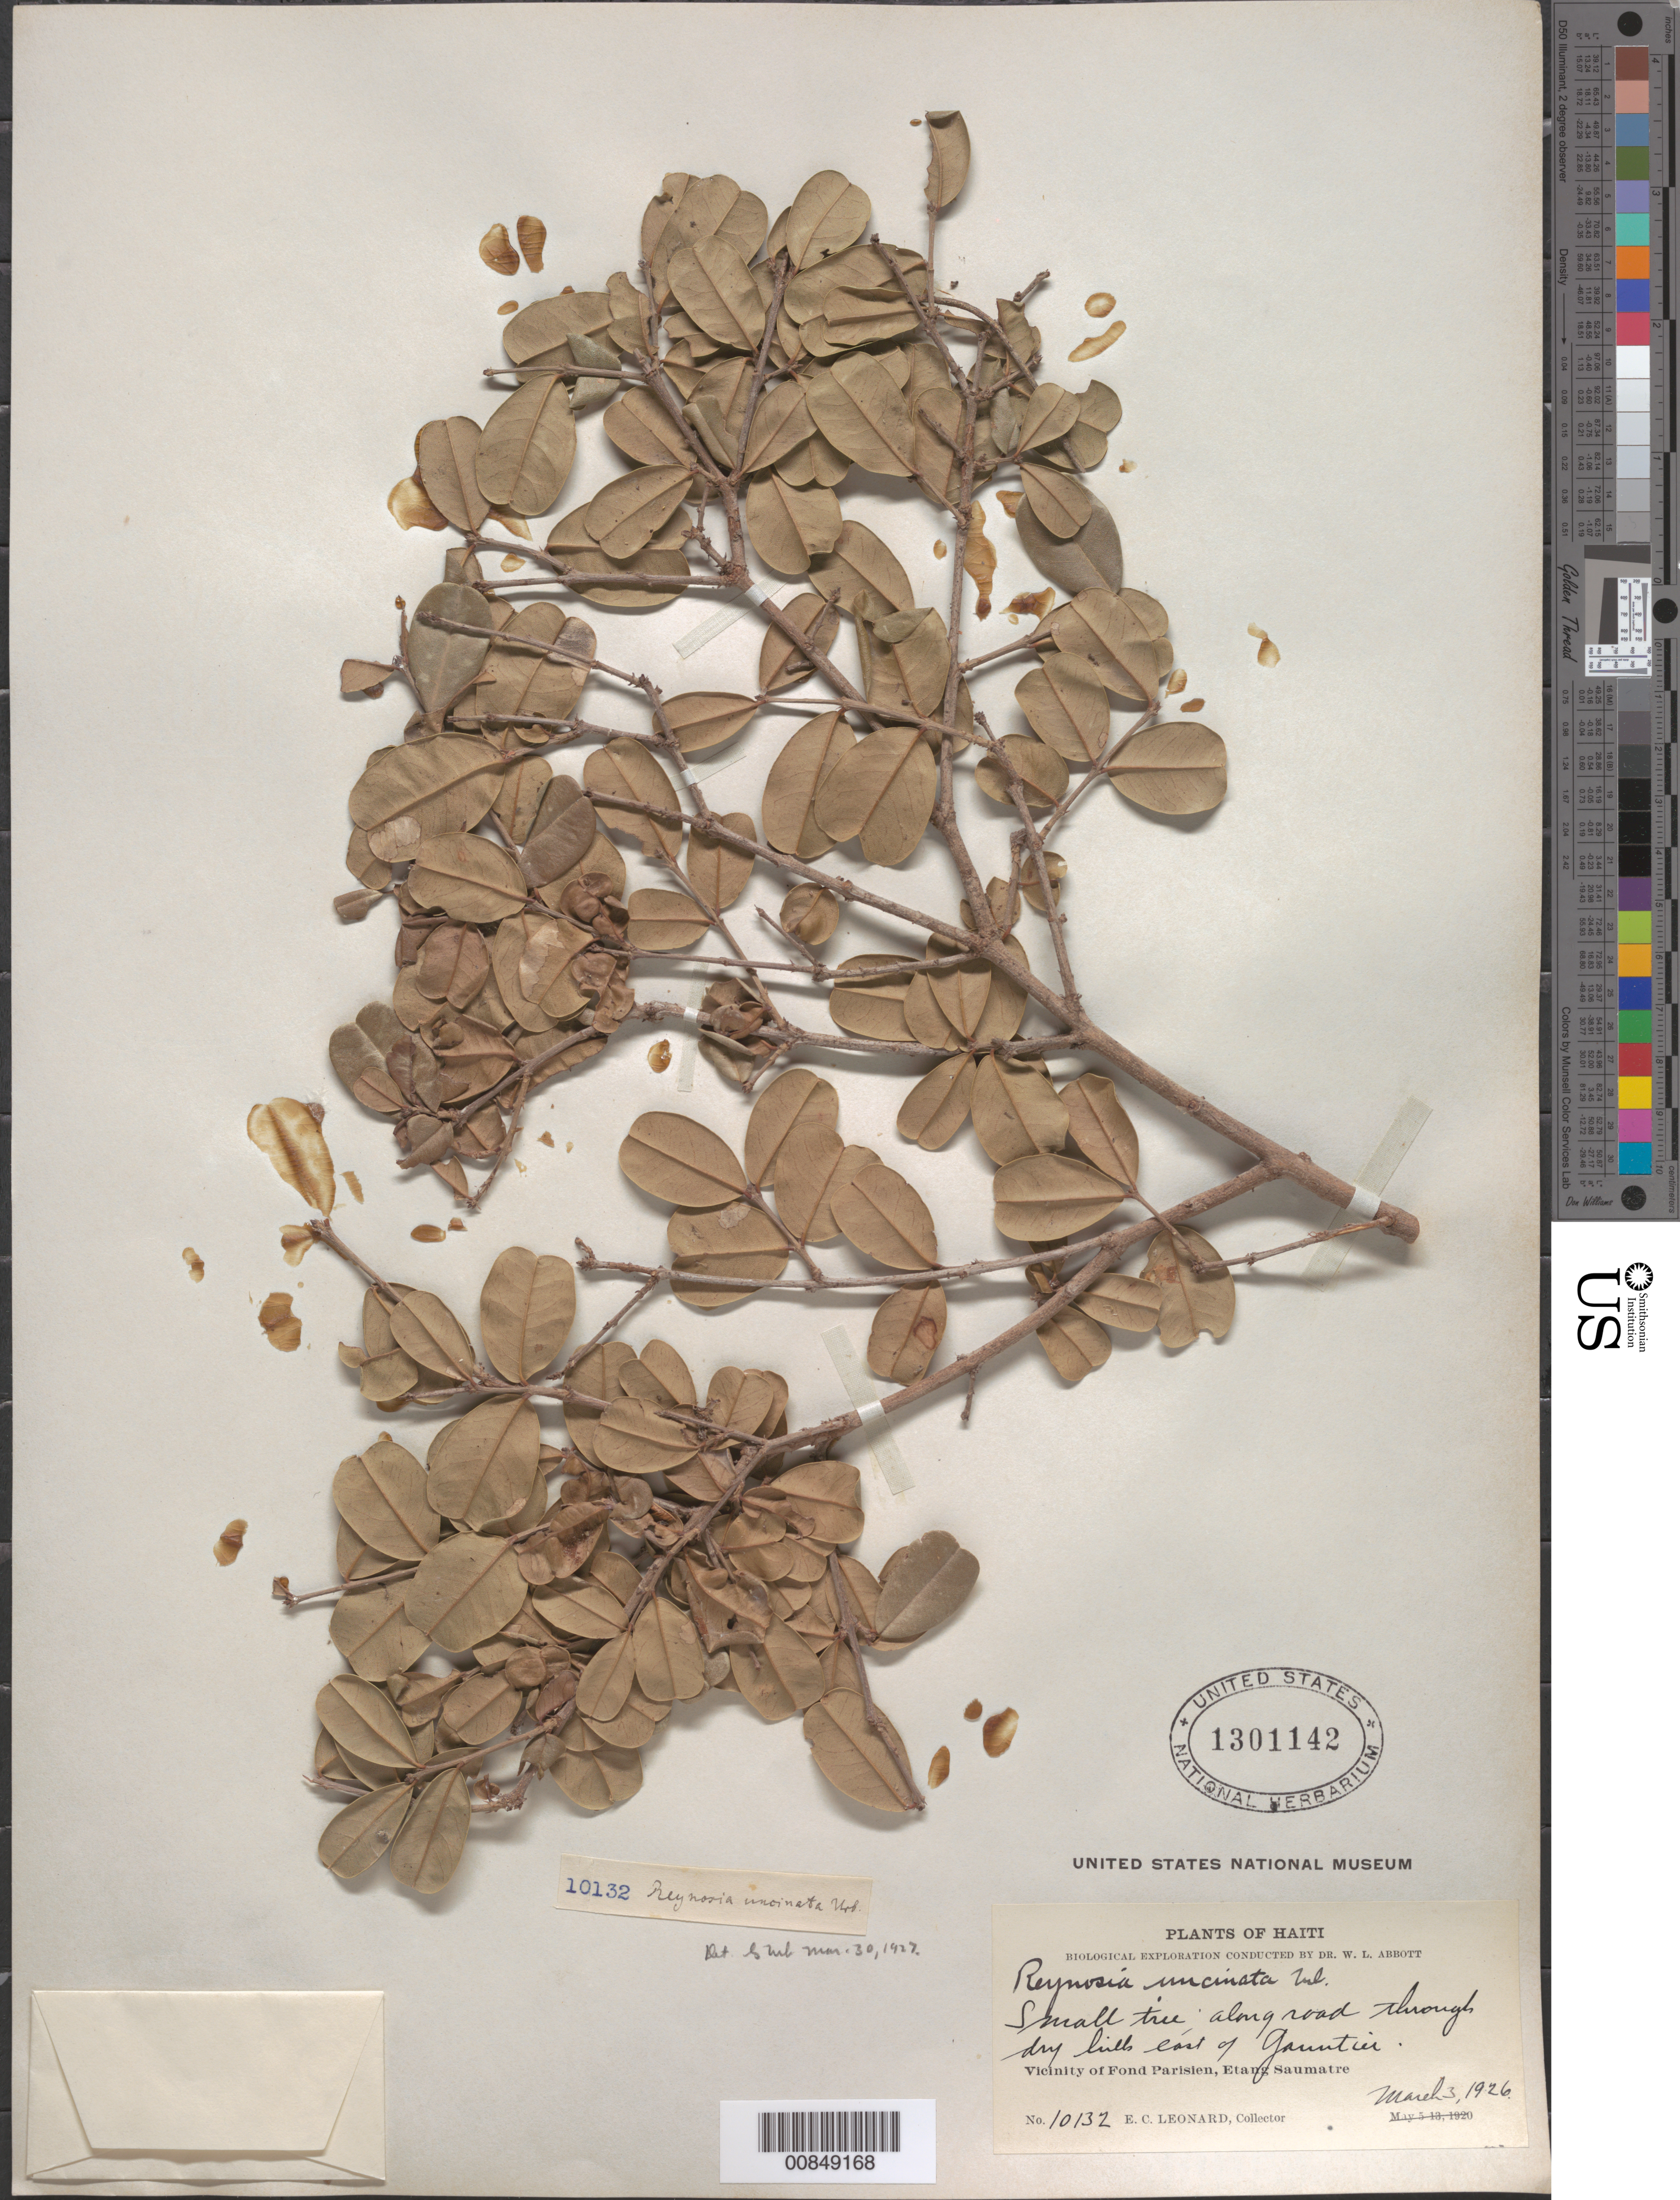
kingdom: Plantae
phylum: Tracheophyta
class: Magnoliopsida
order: Rosales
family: Rhamnaceae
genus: Reynosia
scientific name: Reynosia uncinata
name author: Urb.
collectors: E. C. Leonard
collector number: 10132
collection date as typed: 03 Mar 1926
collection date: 1926-03-03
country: Haiti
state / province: Ouest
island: Hispaniola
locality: Vicinity of Fond Parisien, Etang Saumatre, E of Gauntier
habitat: Along road through dry hills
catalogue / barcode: US 1301142